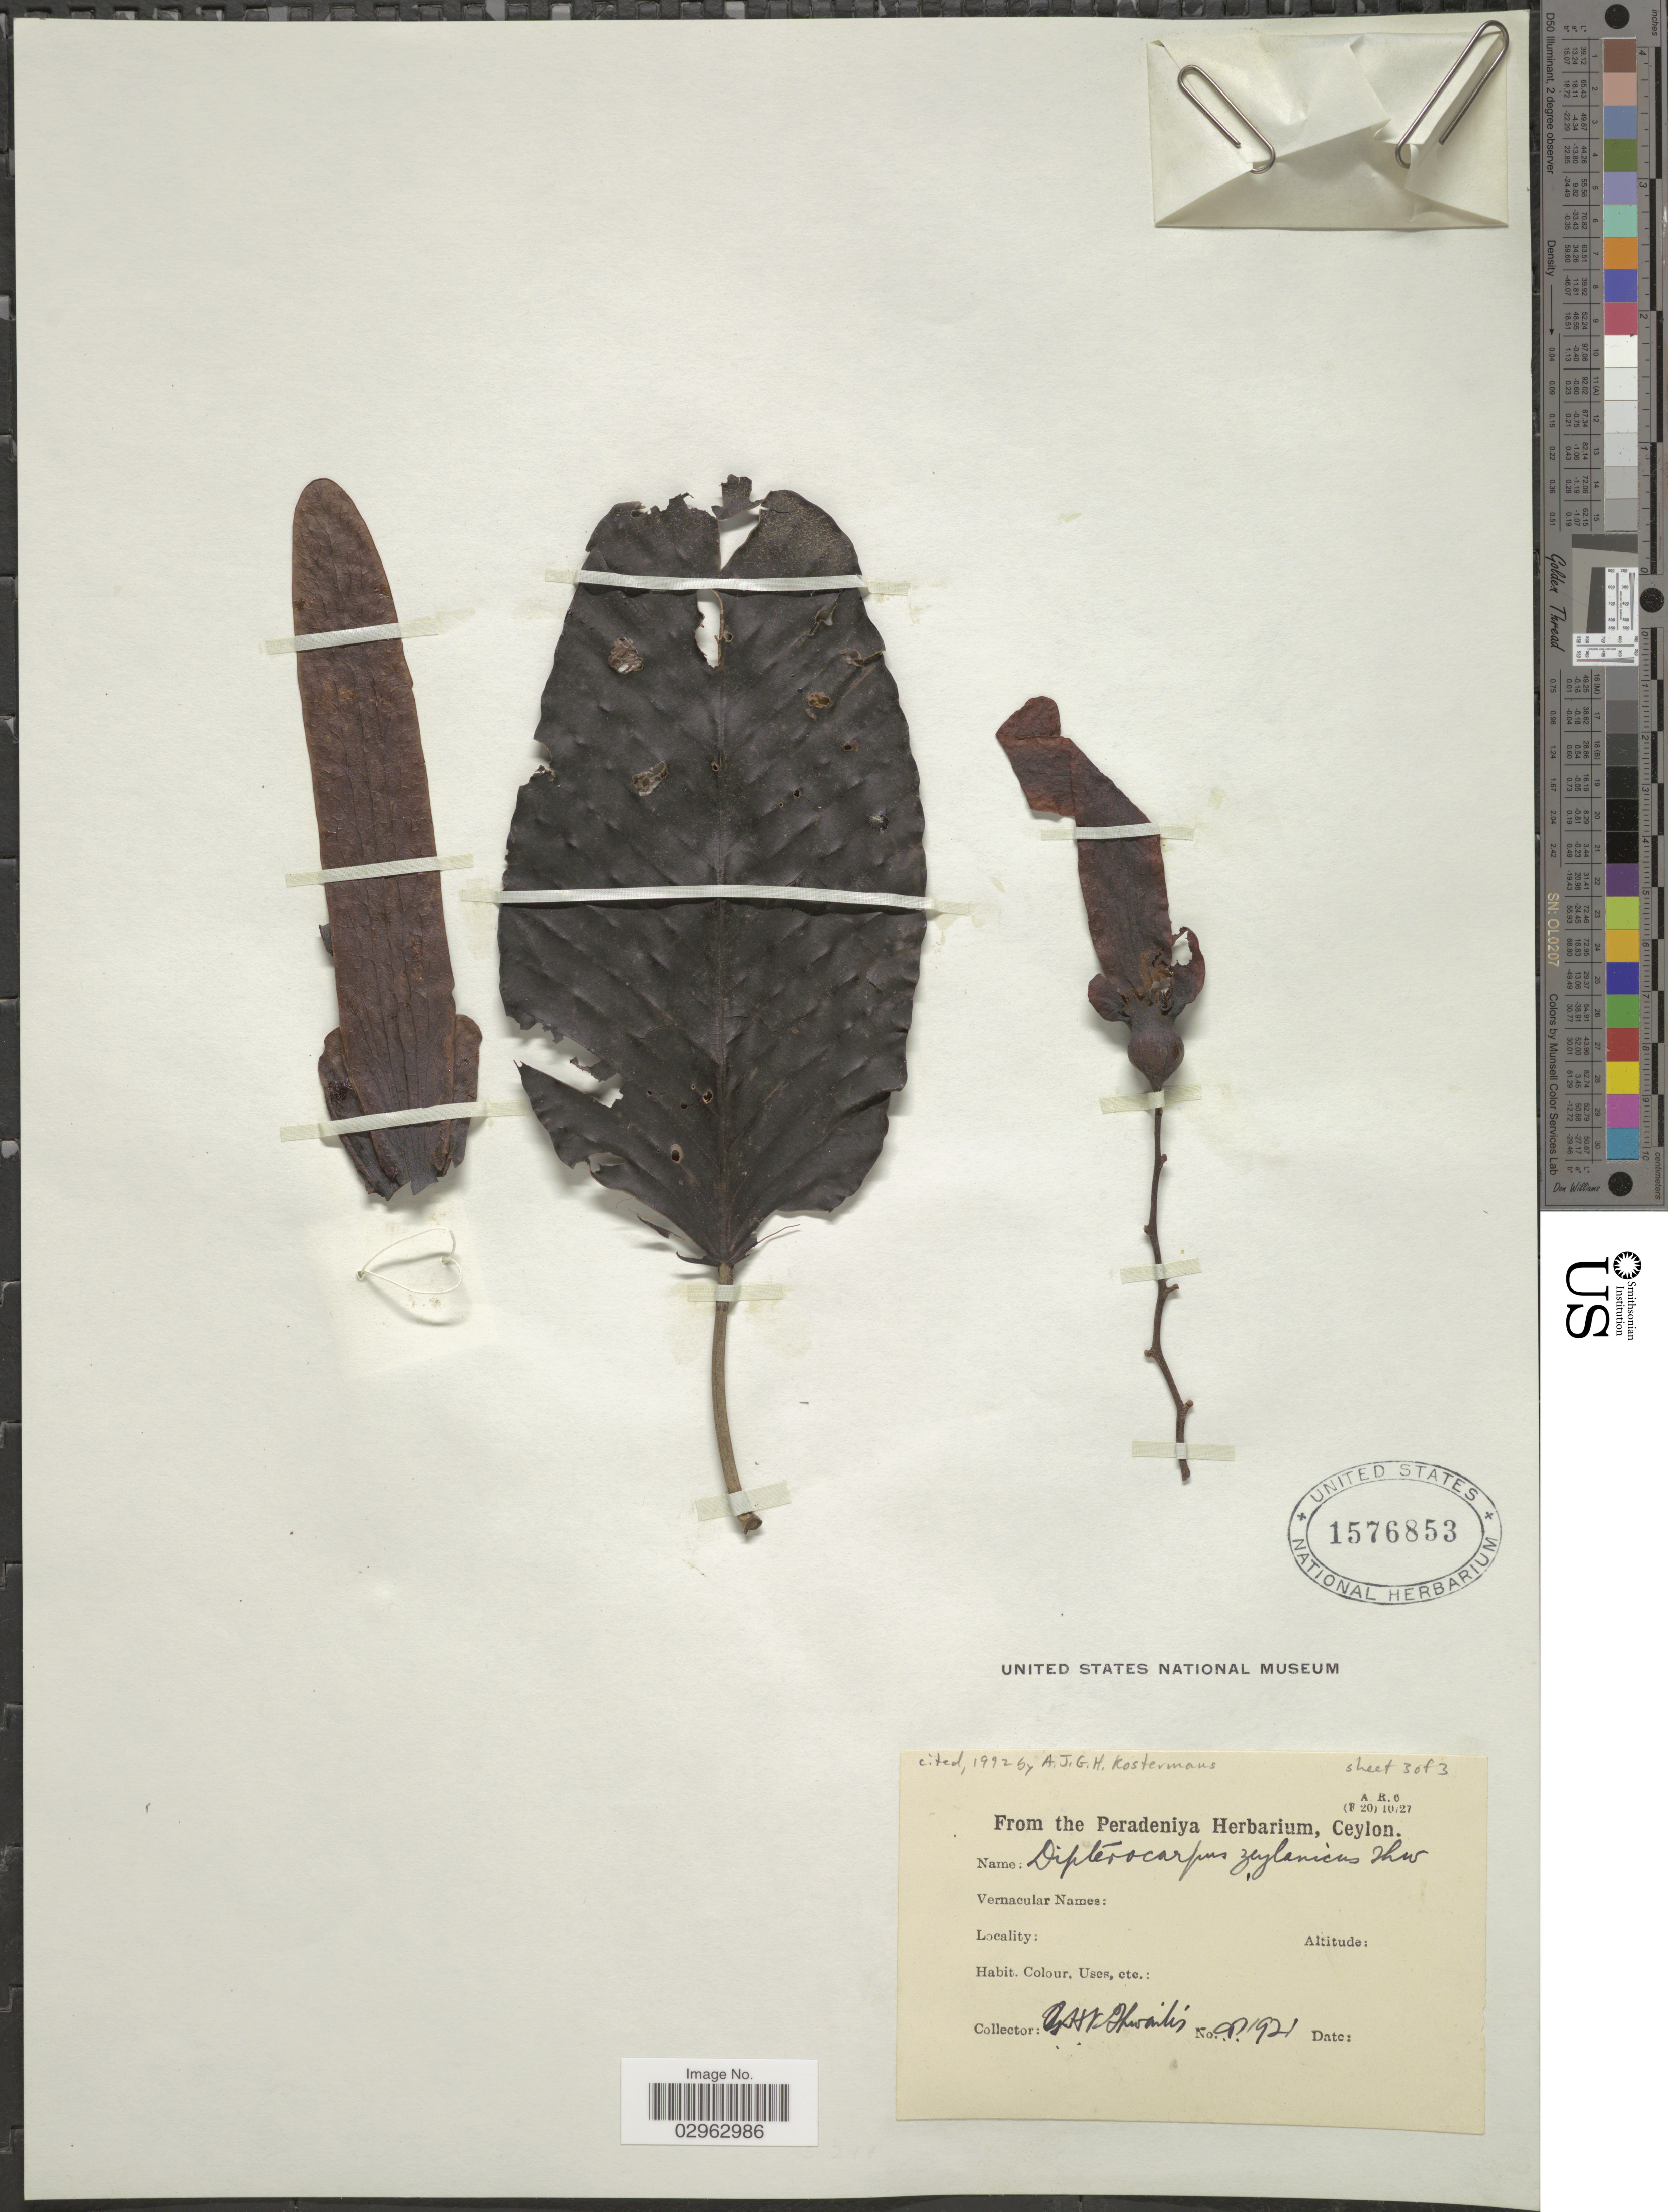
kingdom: Plantae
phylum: Tracheophyta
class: Magnoliopsida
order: Malvales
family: Dipterocarpaceae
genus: Dipterocarpus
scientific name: Dipterocarpus zeylanicus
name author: Thwaites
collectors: Thwaites, G.H.K. (herbarium)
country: Sri Lanka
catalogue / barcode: US 1576853